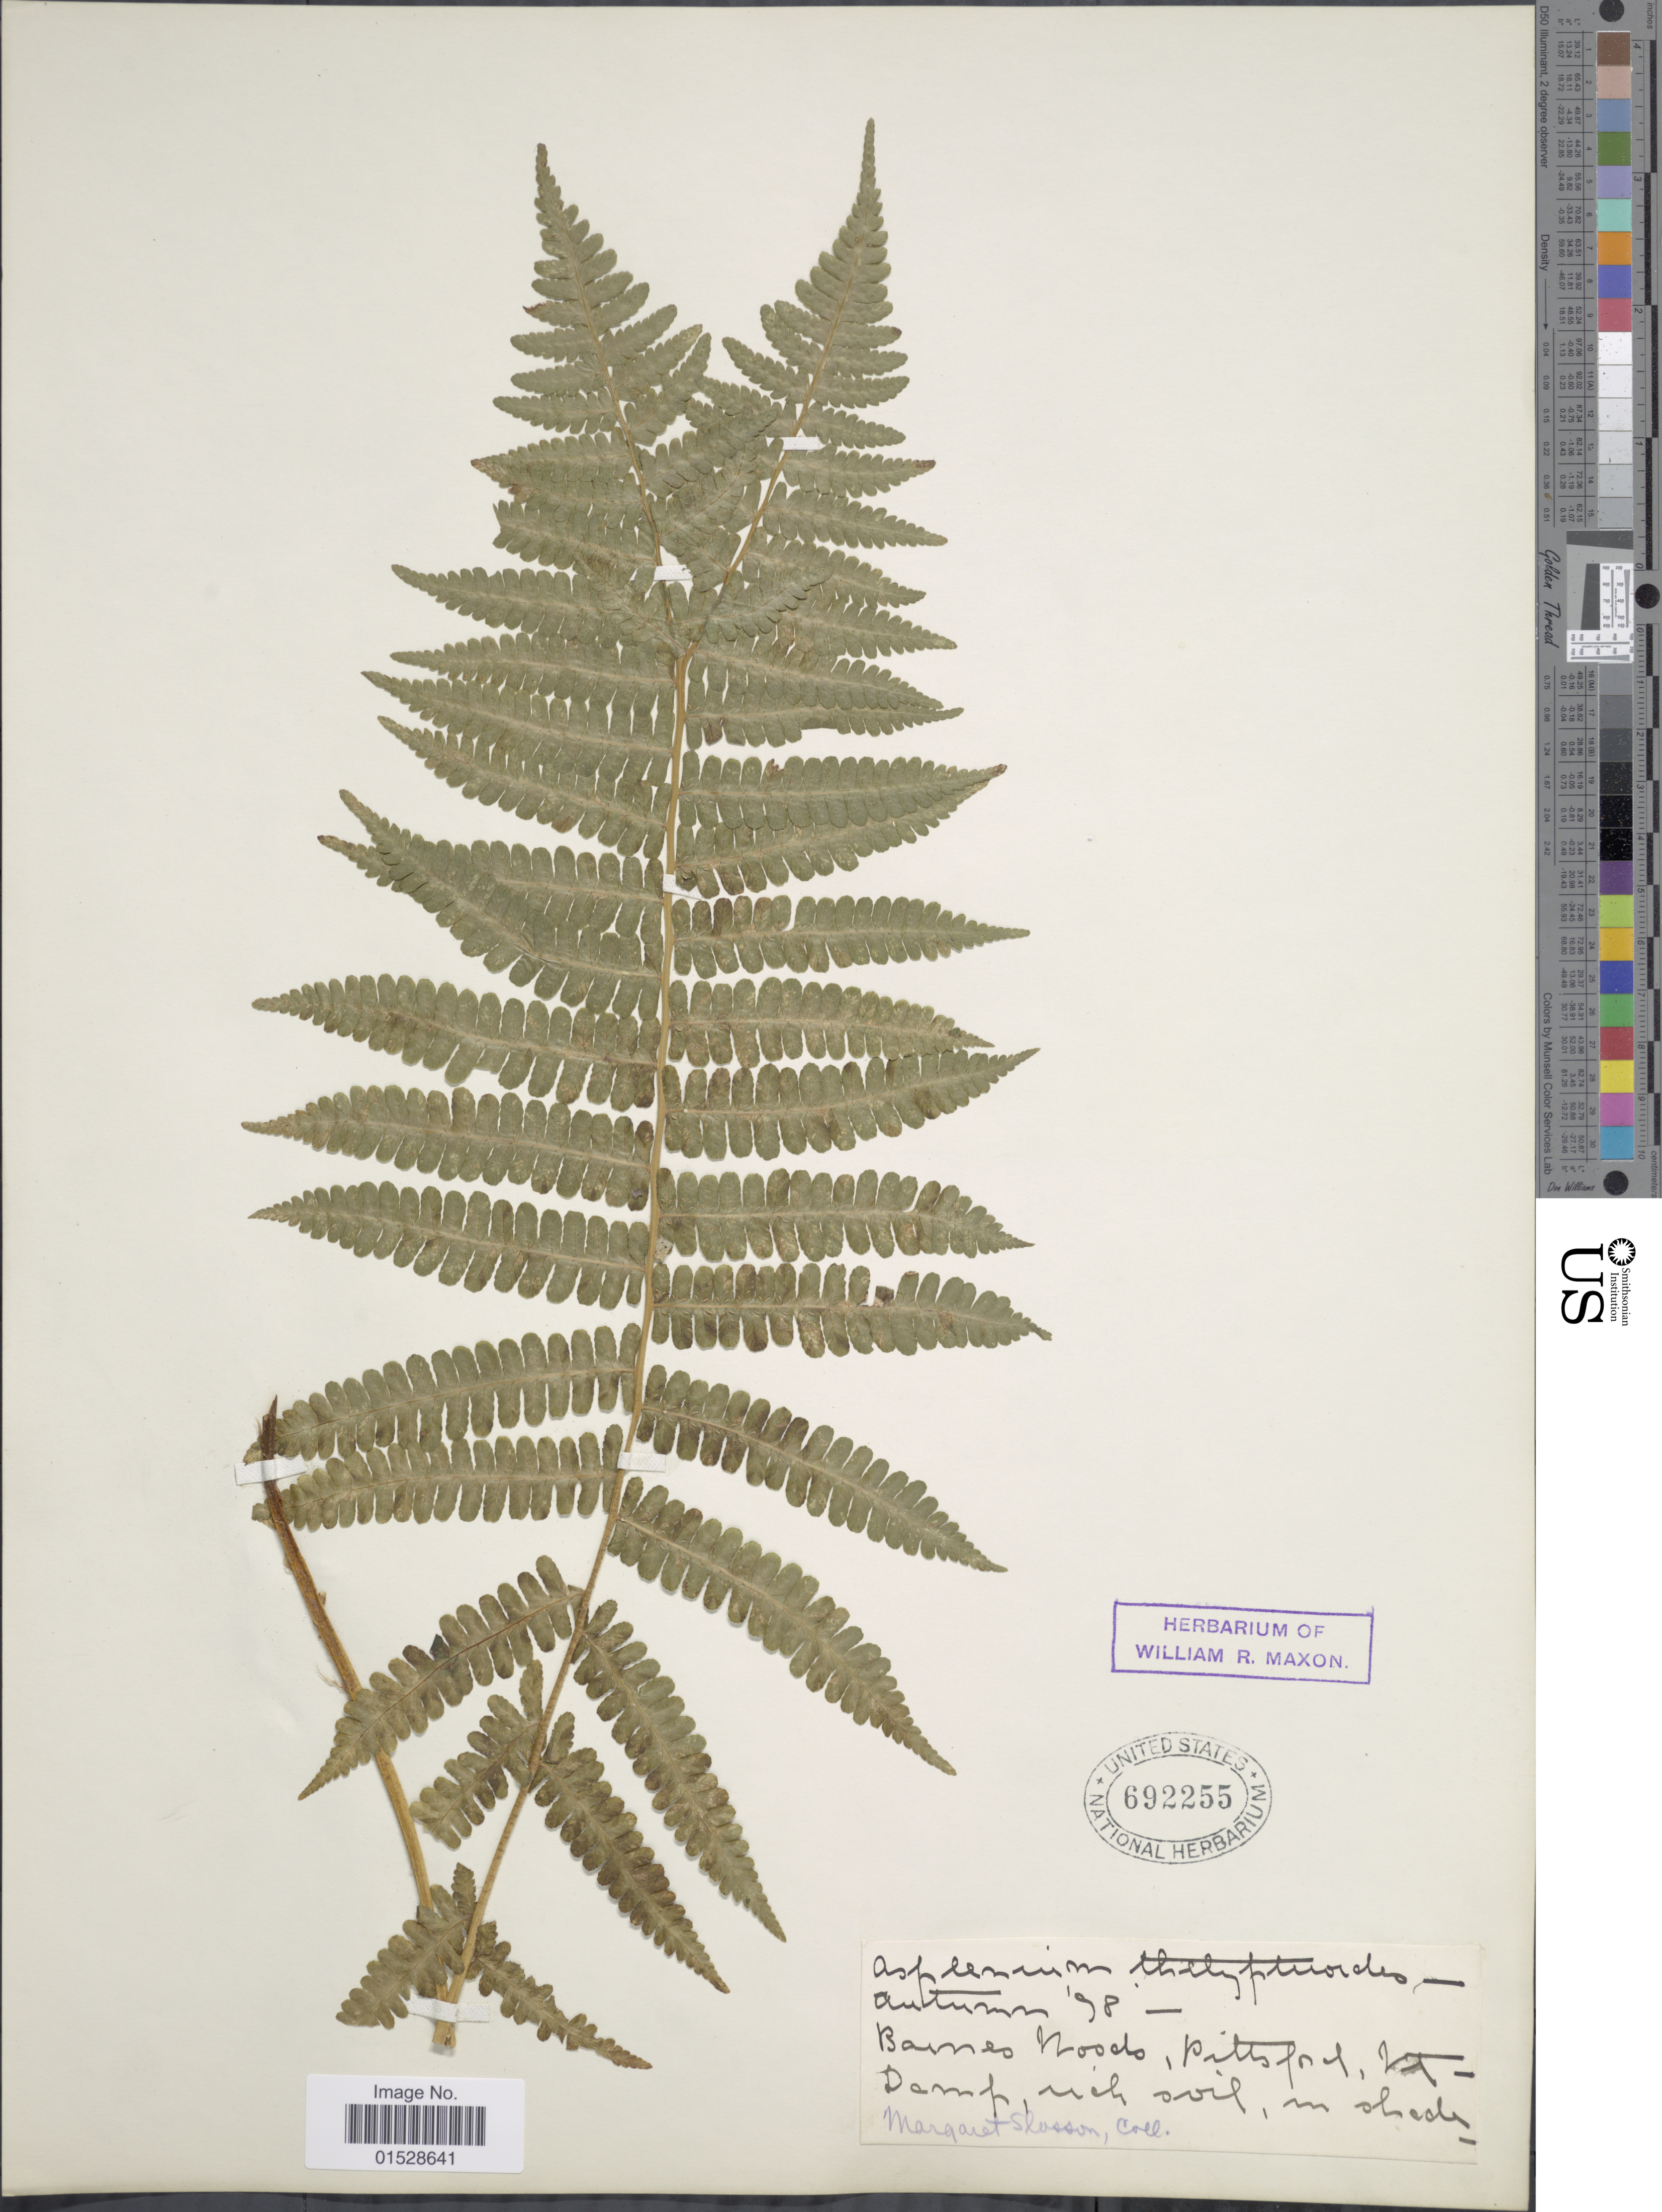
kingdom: Plantae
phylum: Tracheophyta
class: Polypodiopsida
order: Polypodiales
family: Athyriaceae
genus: Deparia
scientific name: Deparia acrostichoides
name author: (Sw.) M. Kato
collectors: M. Slosson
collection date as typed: Transcribed d/m/y: //98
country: United States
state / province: Vermont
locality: Barnes Woods, Pittsford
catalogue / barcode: US 692255